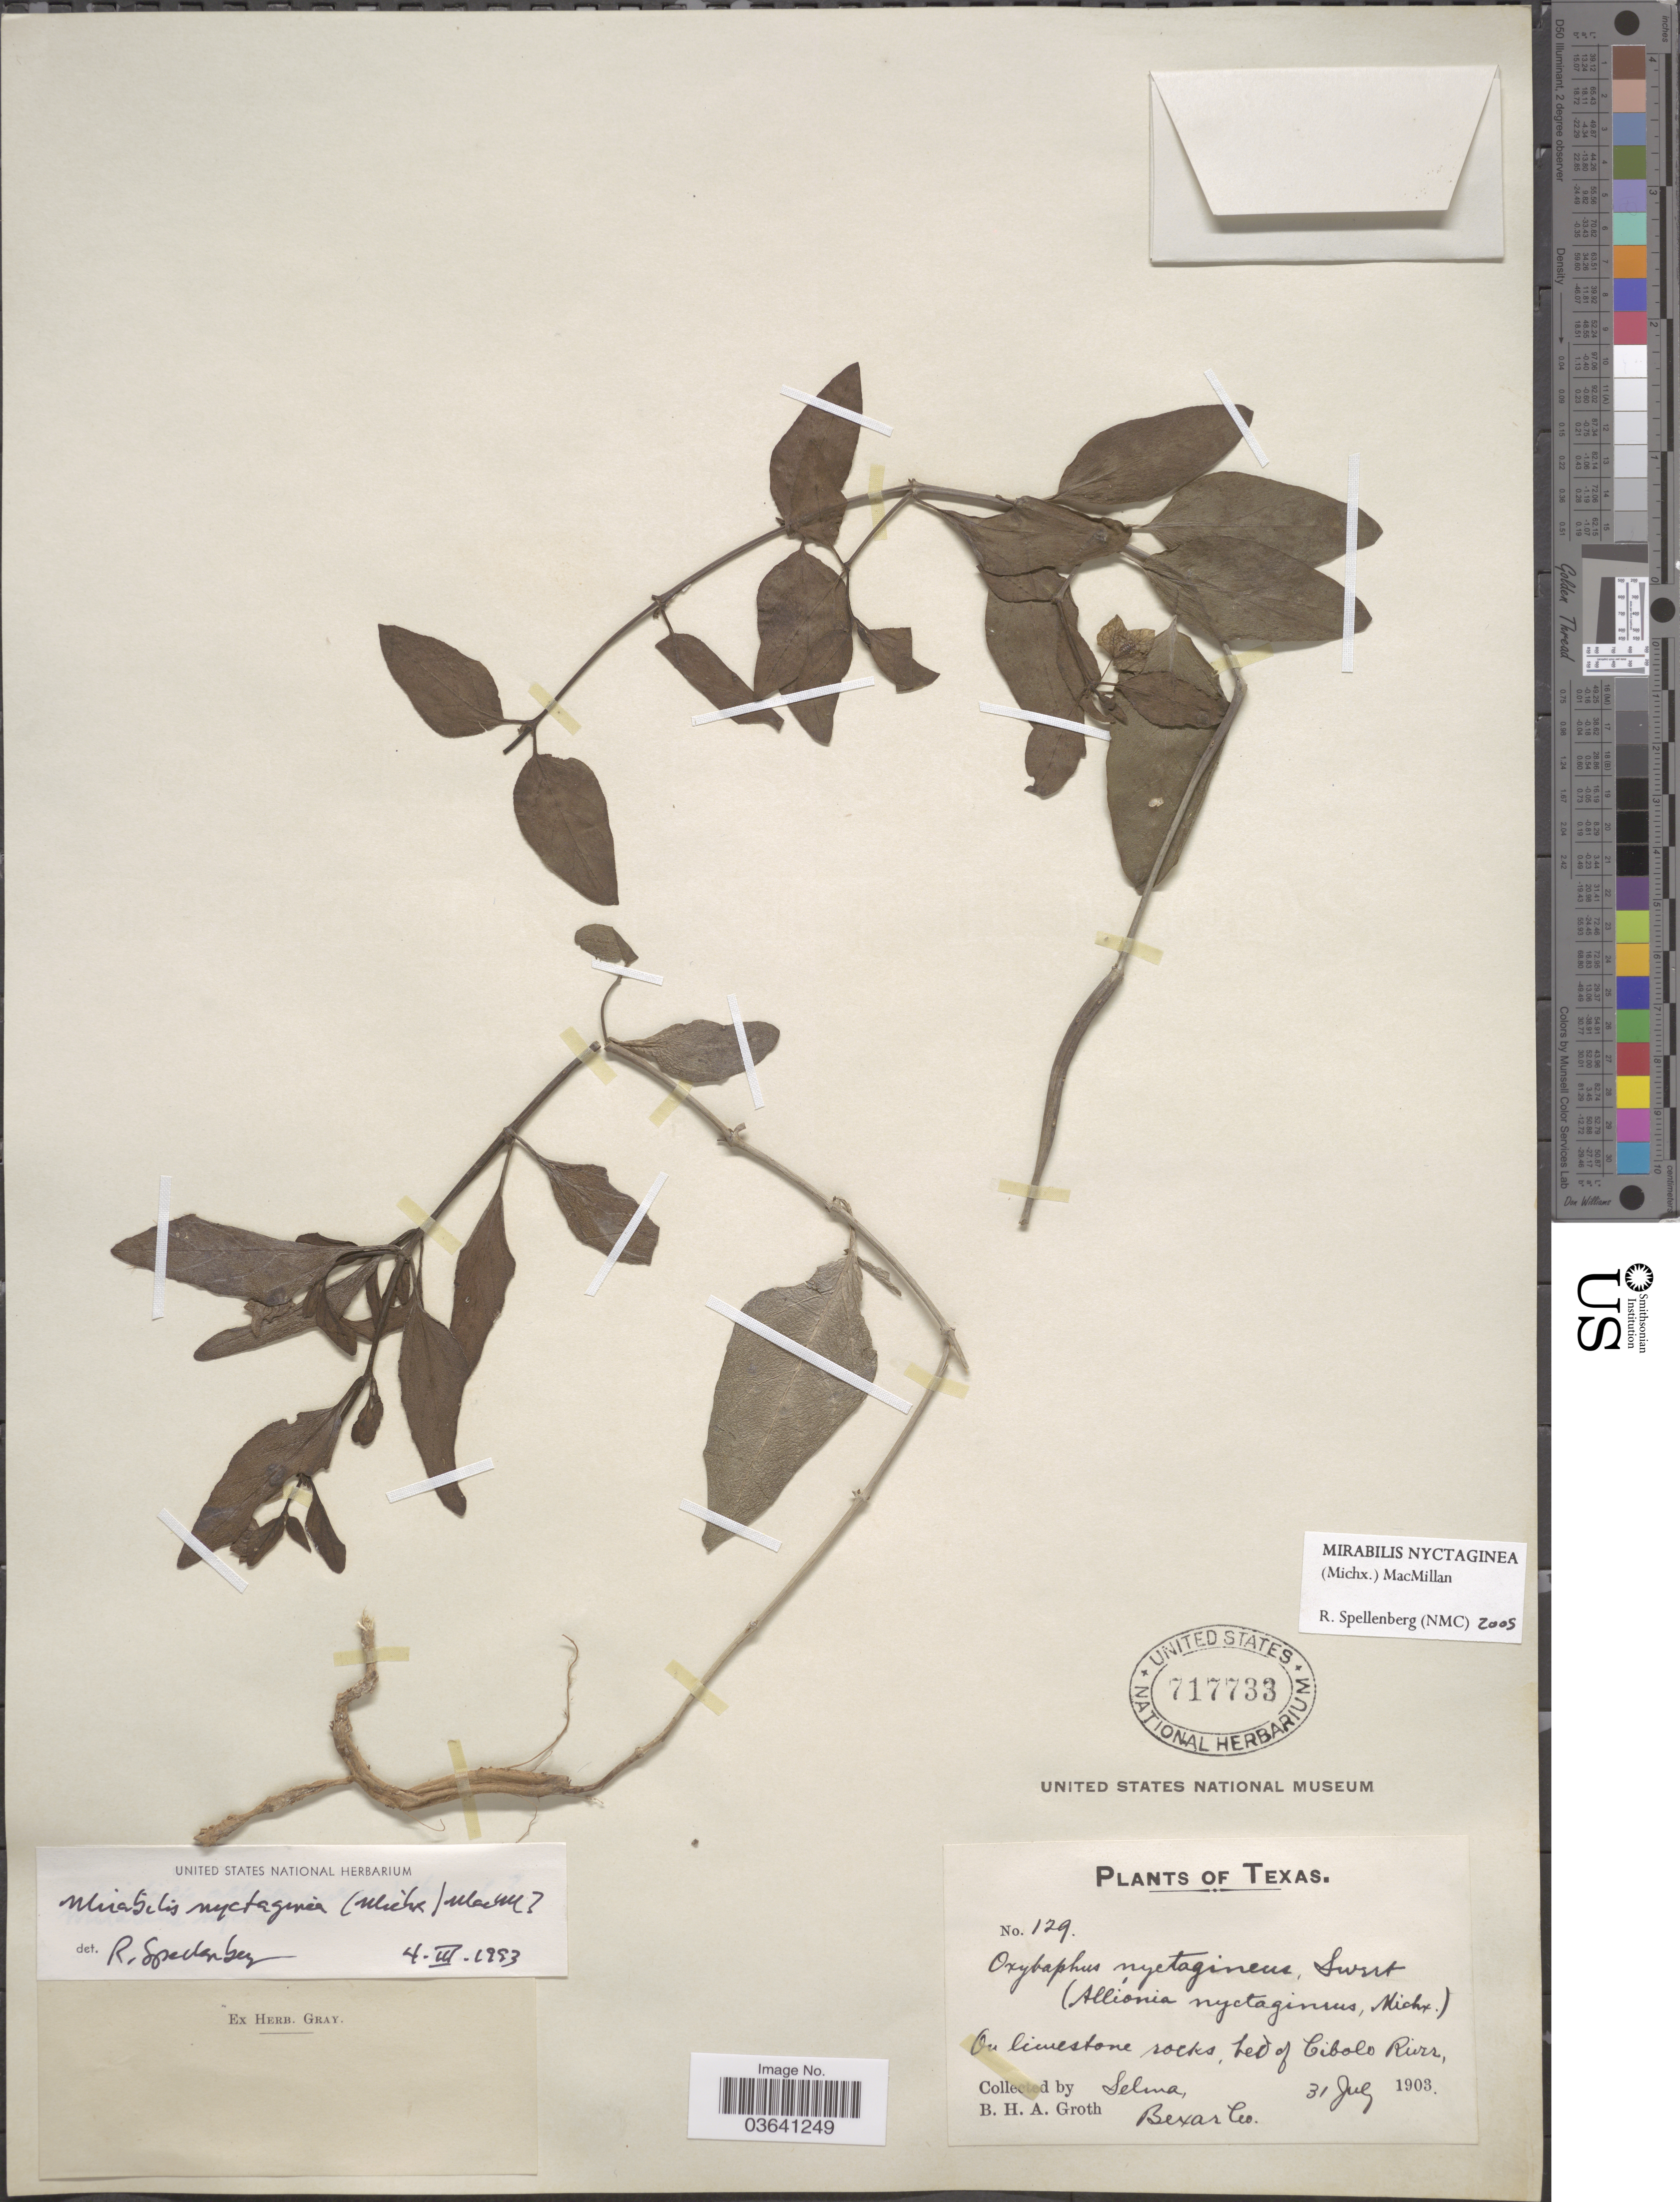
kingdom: Plantae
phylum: Tracheophyta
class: Magnoliopsida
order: Caryophyllales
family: Nyctaginaceae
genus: Mirabilis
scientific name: Mirabilis nyctaginea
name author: (Michx.) MacMill.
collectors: B. Groth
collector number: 129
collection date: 1903-07-31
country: United States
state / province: Texas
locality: Bed of Cibolo River, Selma, Bexar Co.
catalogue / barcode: US 717733